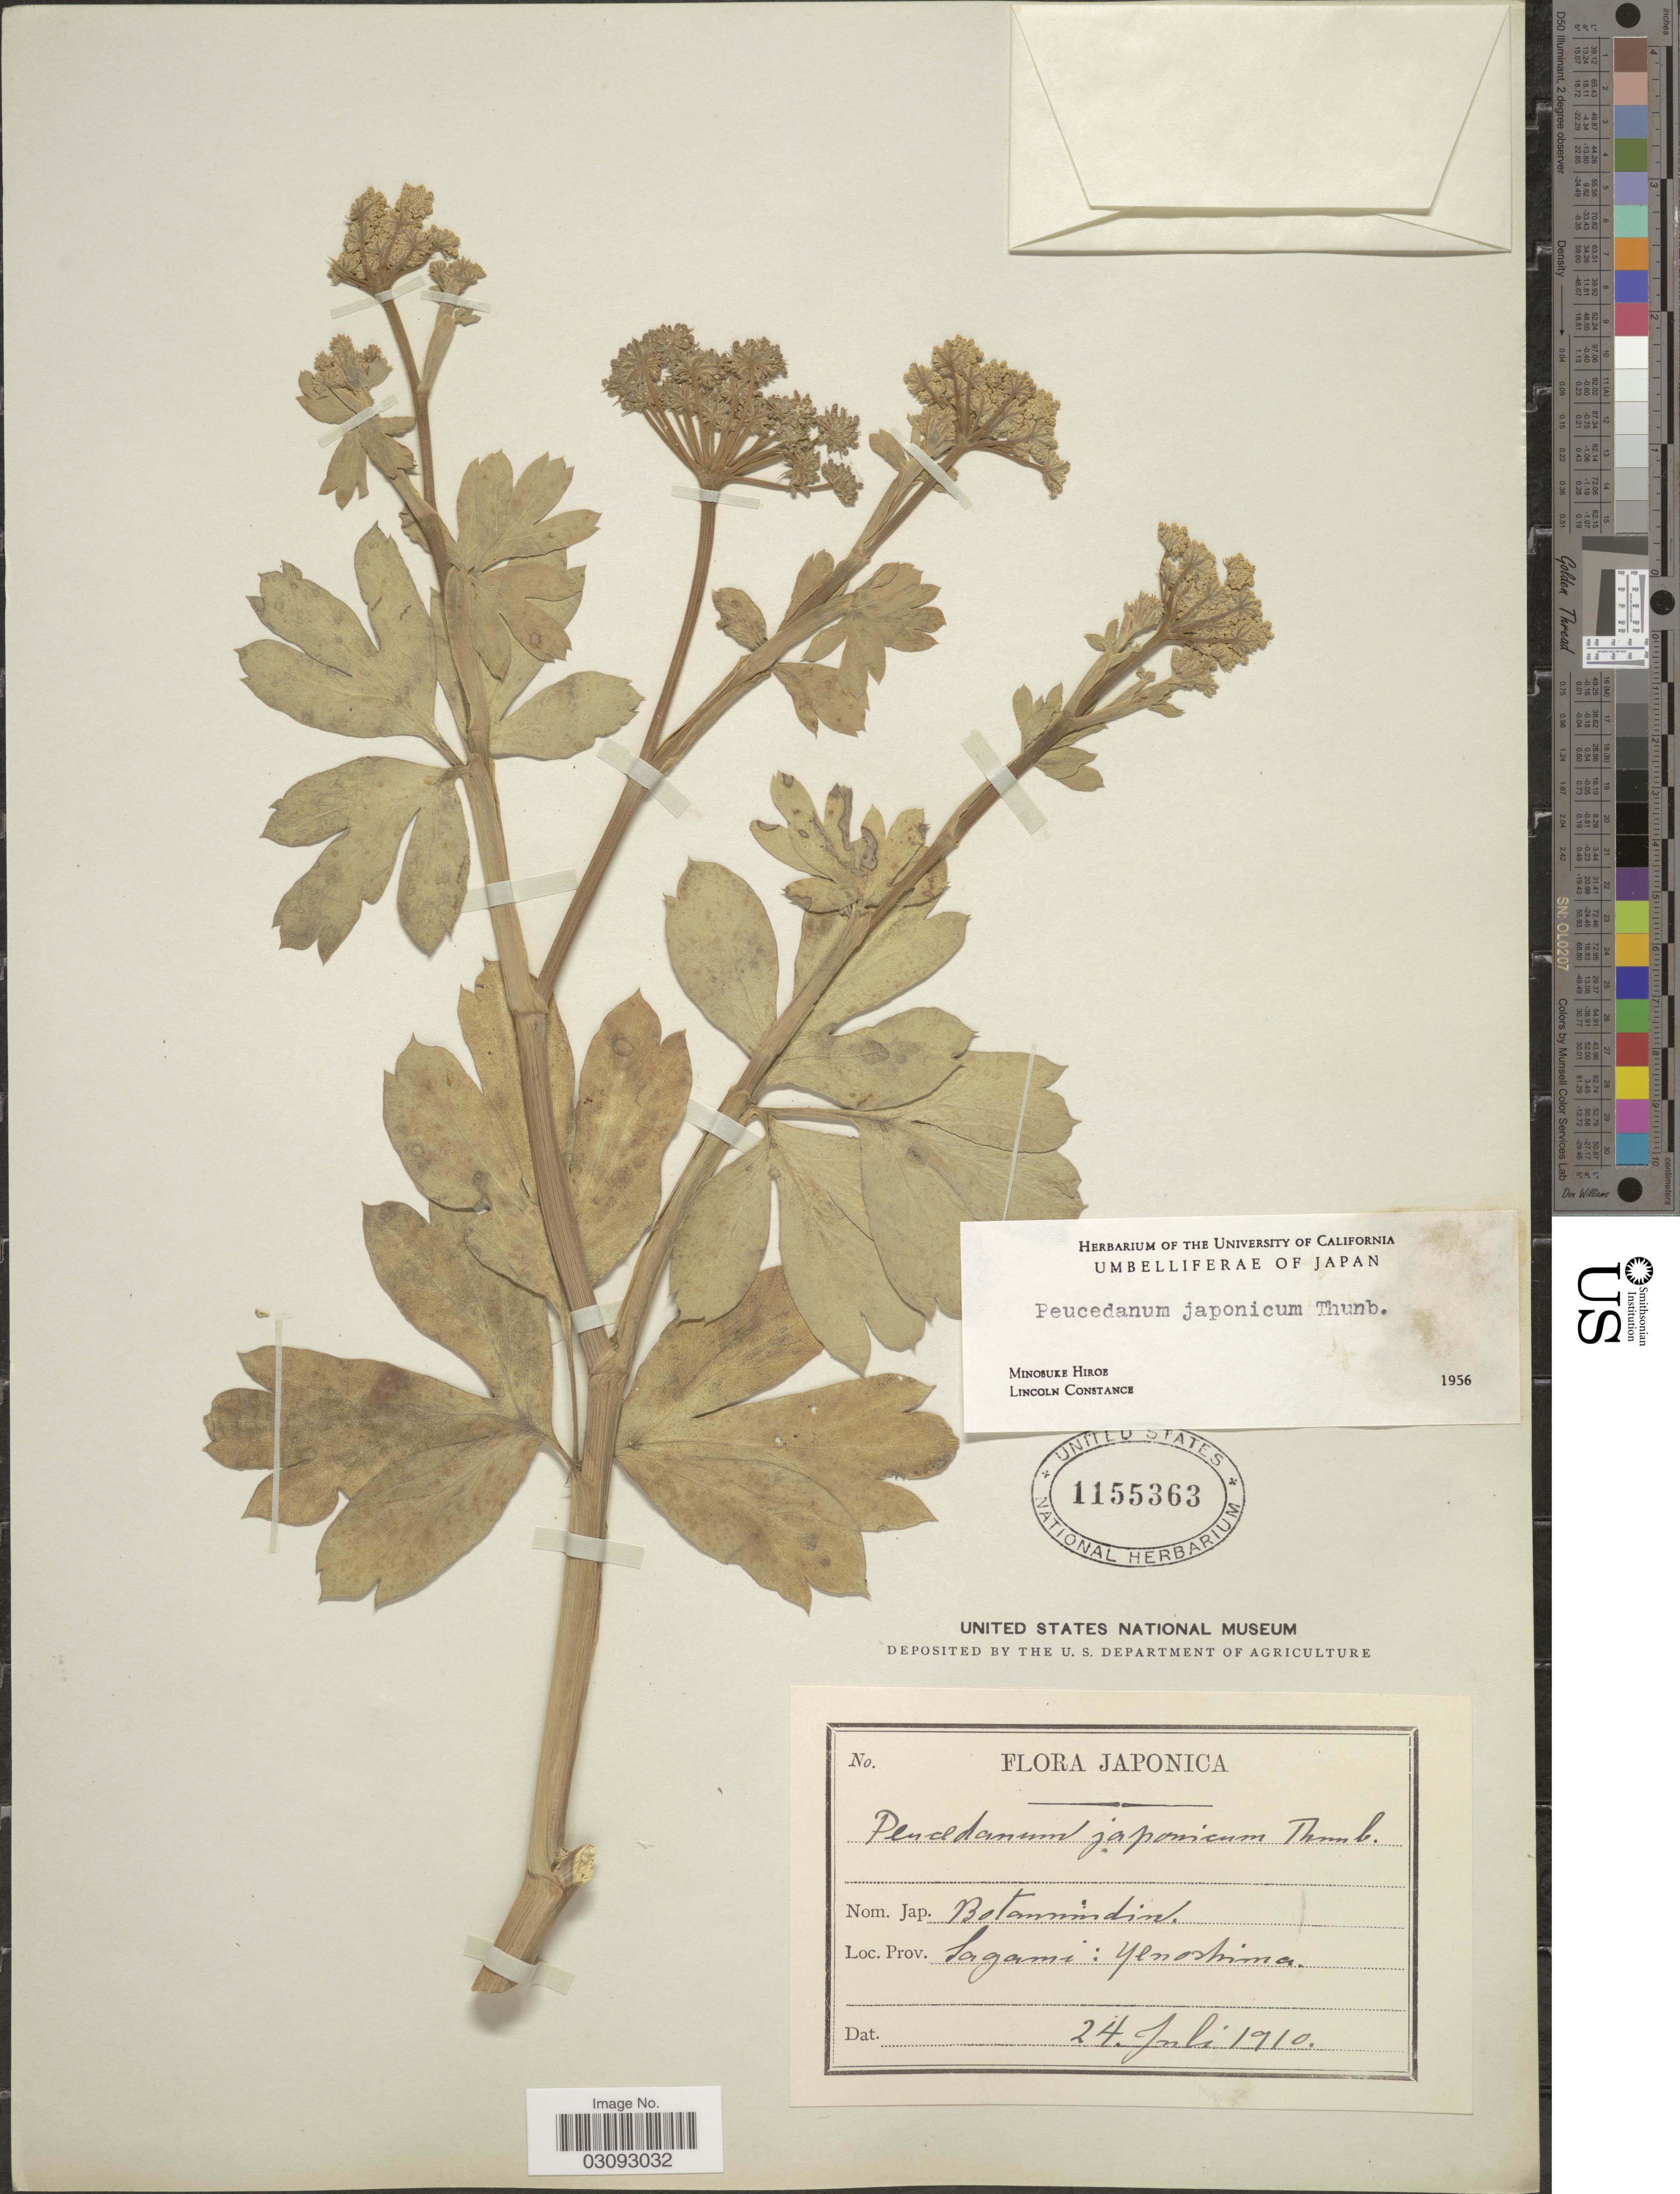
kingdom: Plantae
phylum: Tracheophyta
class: Magnoliopsida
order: Apiales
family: Apiaceae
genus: Peucedanum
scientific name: Peucedanum japonicum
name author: Thunb.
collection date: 1910-07-24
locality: Sagami: Yenoshima.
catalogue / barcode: US 1155363